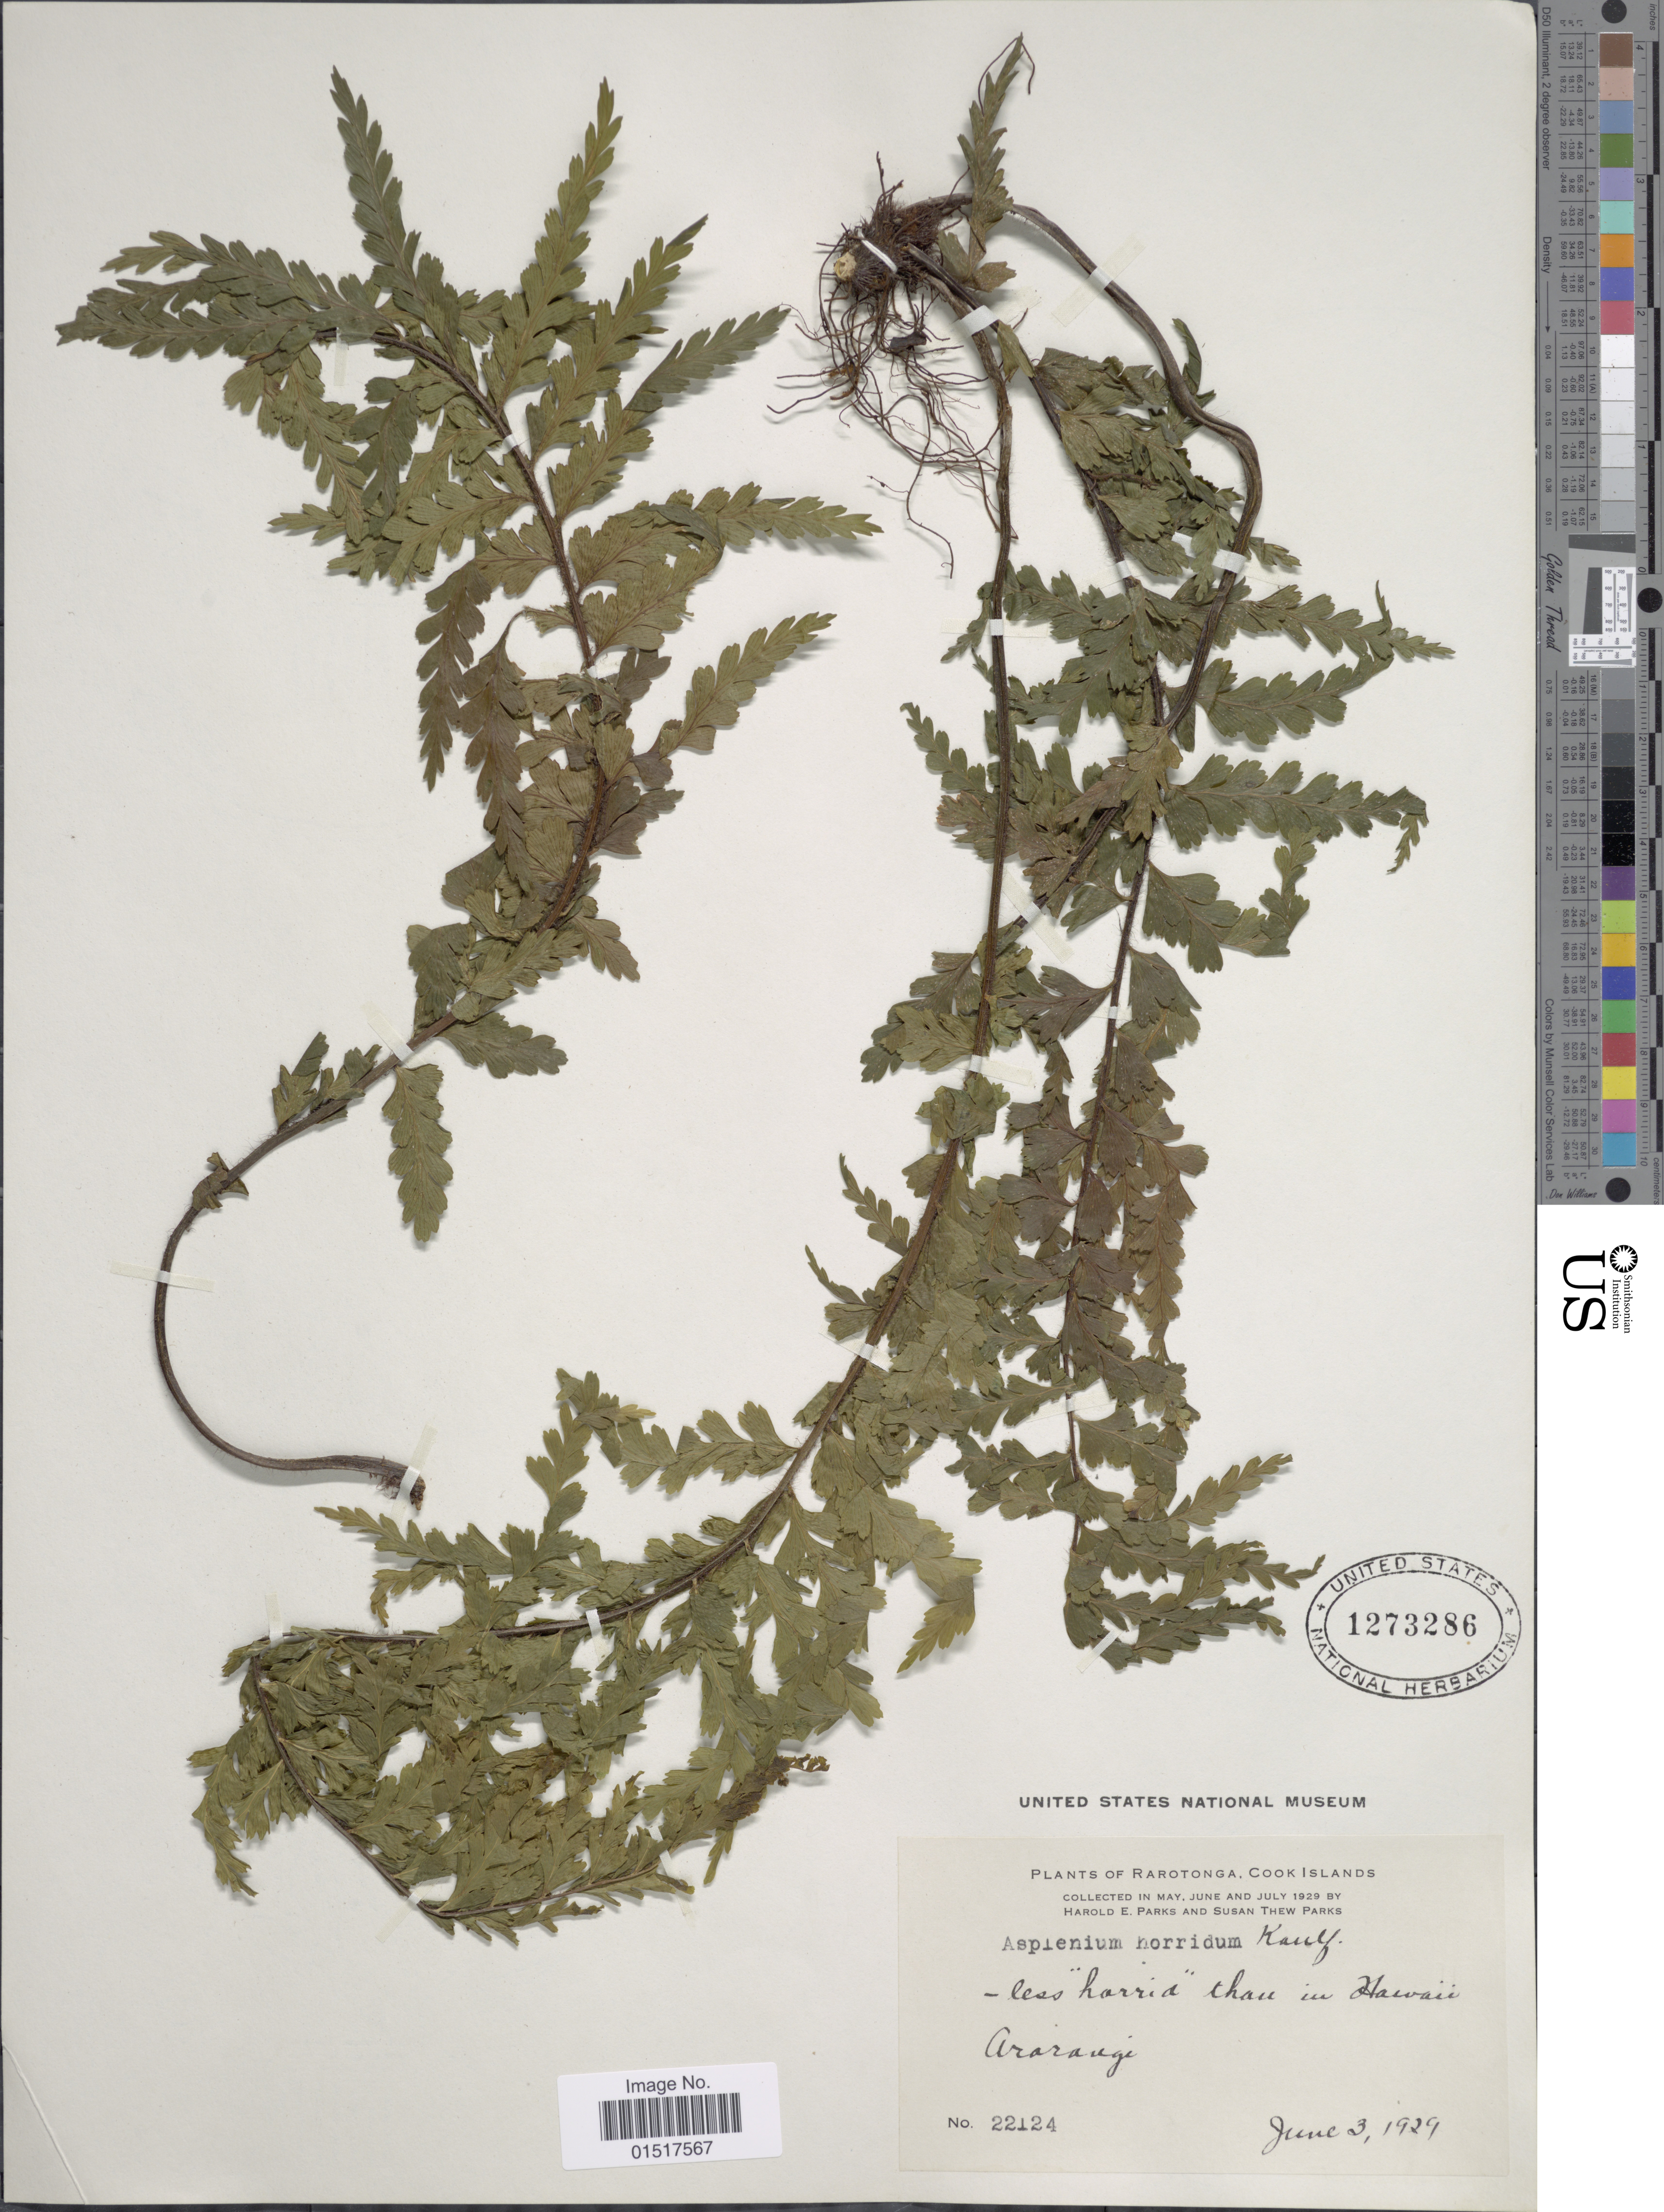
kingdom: Plantae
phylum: Tracheophyta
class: Polypodiopsida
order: Polypodiales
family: Aspleniaceae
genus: Asplenium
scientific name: Asplenium horridum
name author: Kaulf.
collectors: H. E. Parks & S. Parks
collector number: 22124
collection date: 1929-06-03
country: Cook Islands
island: Rarotonga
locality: Rarotonga. Ararangi.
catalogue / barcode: US 1273286